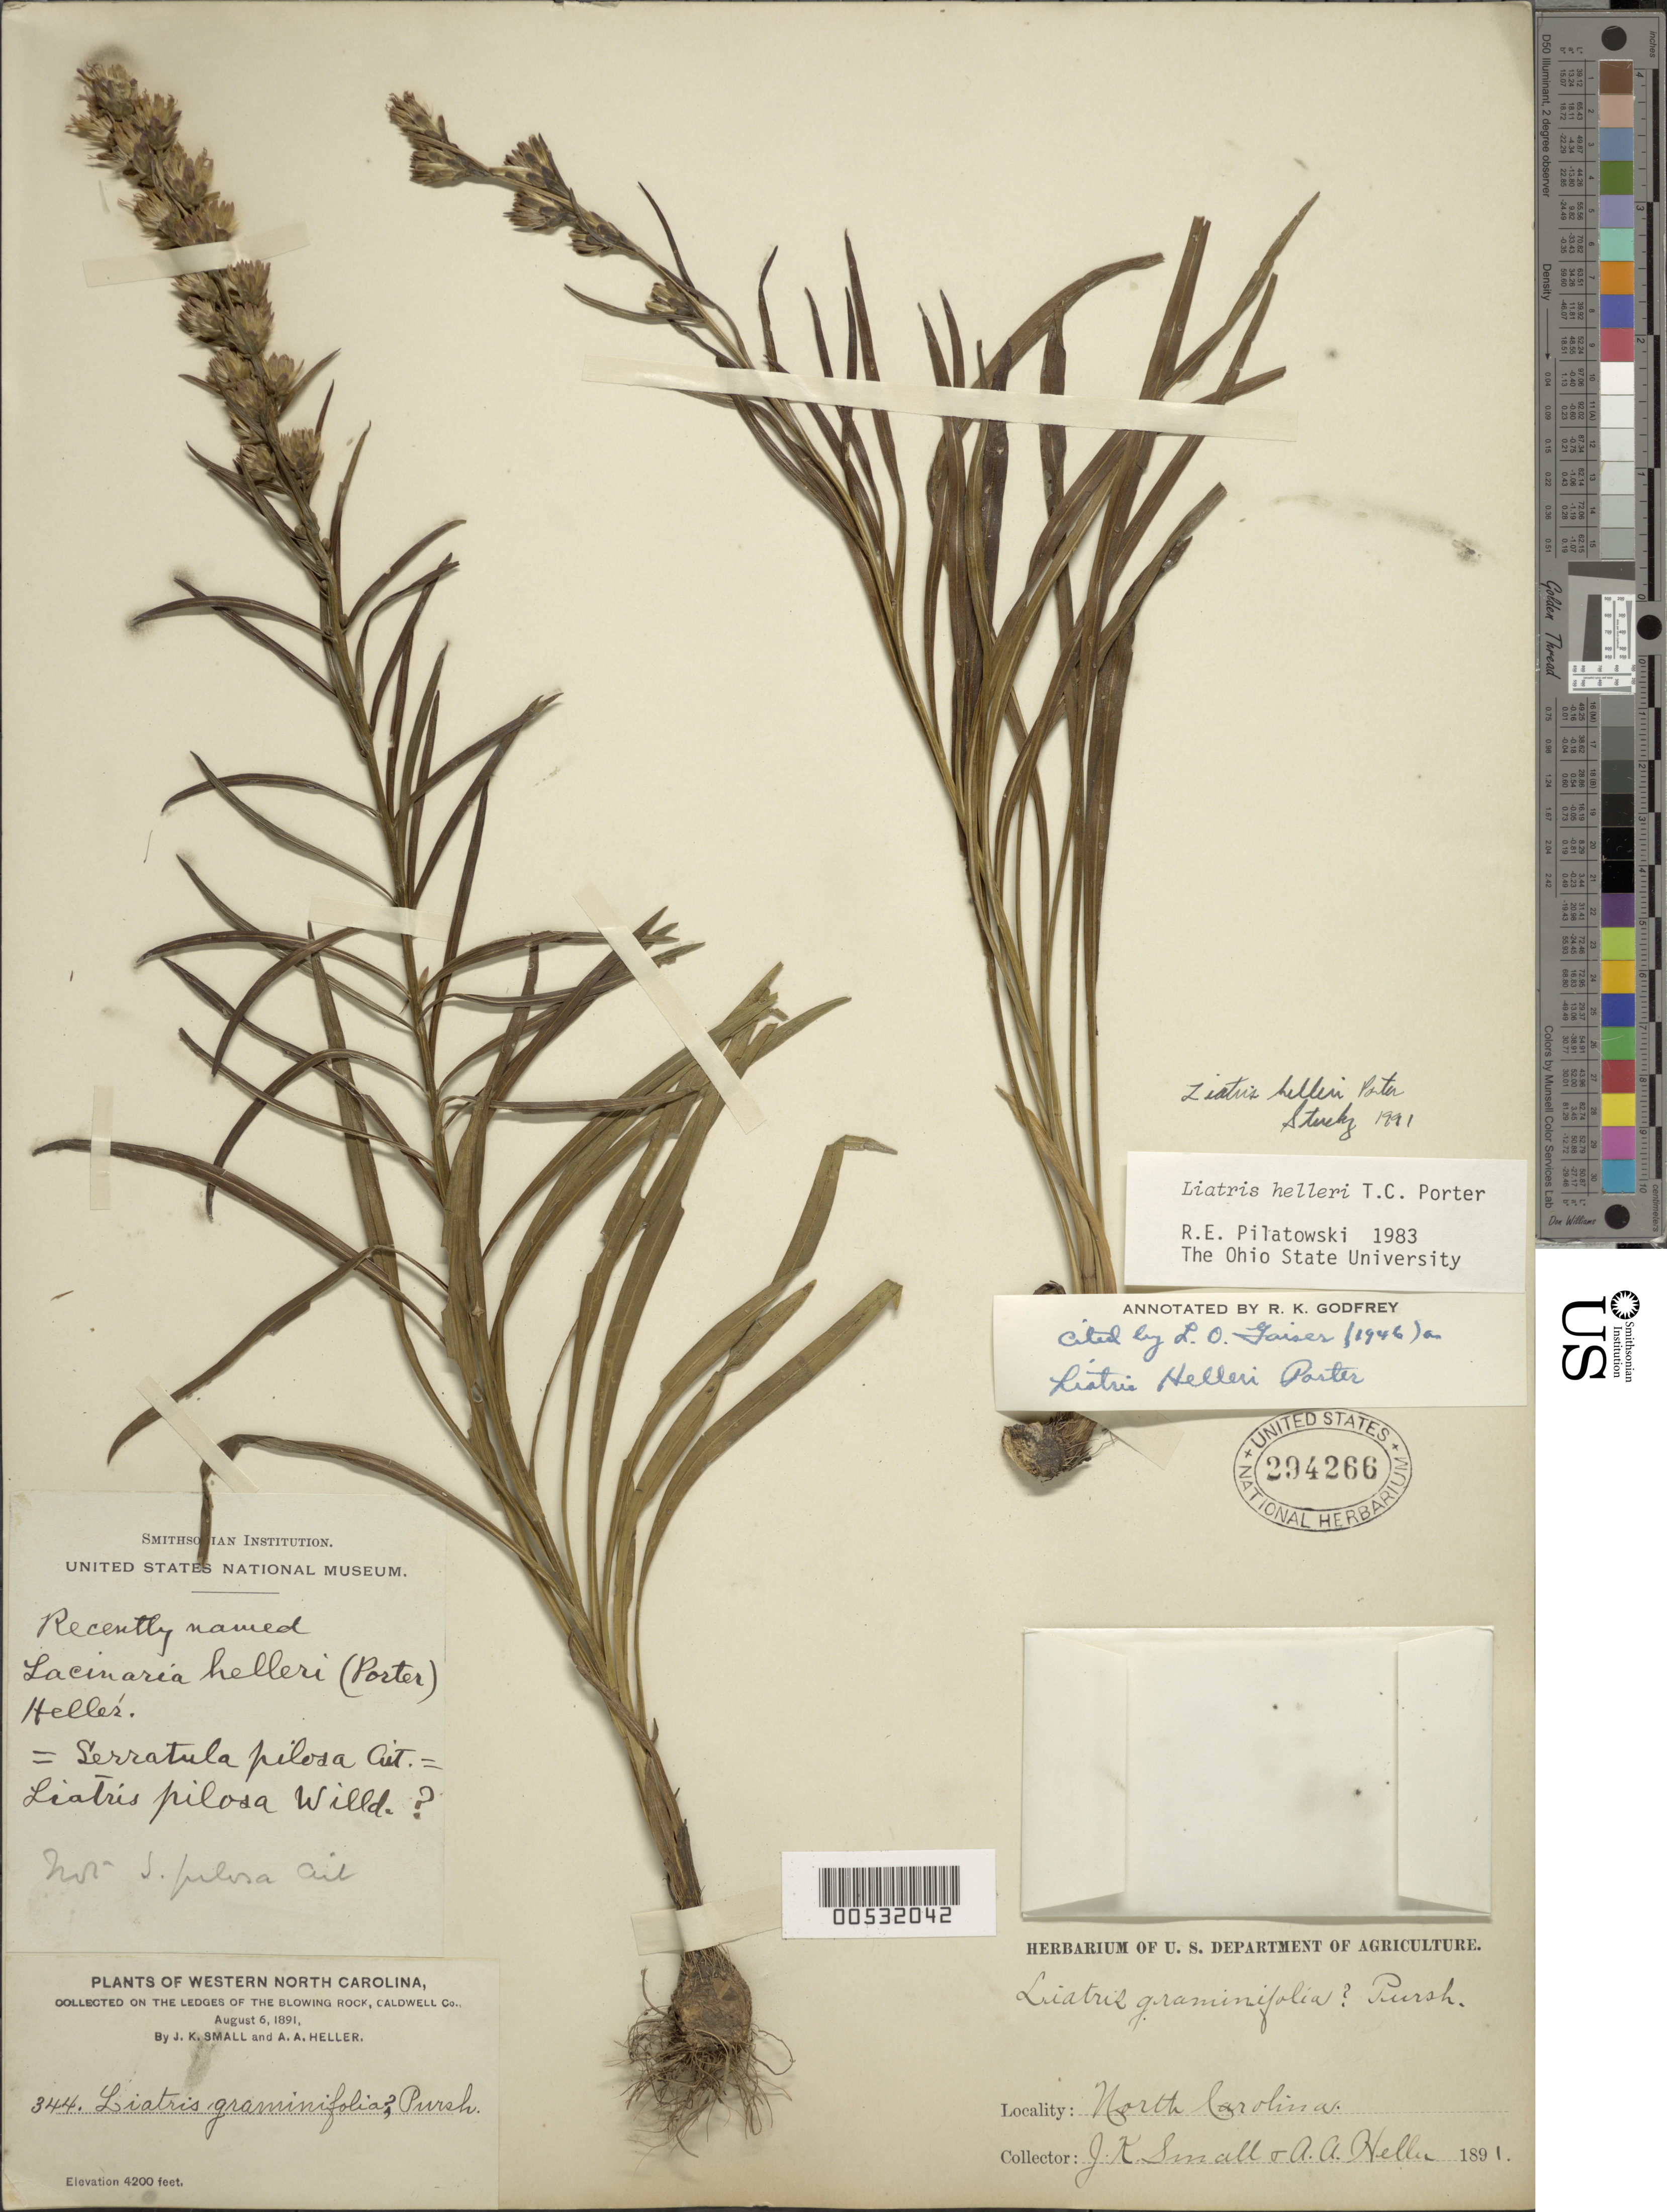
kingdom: Plantae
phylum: Tracheophyta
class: Magnoliopsida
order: Asterales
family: Asteraceae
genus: Liatris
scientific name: Liatris helleri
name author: Porter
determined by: Stucky, J.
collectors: J. K. Small & A. A. Heller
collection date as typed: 06 Aug 1891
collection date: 1891-08-06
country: United States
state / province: North Carolina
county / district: Caldwell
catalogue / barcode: US 294266